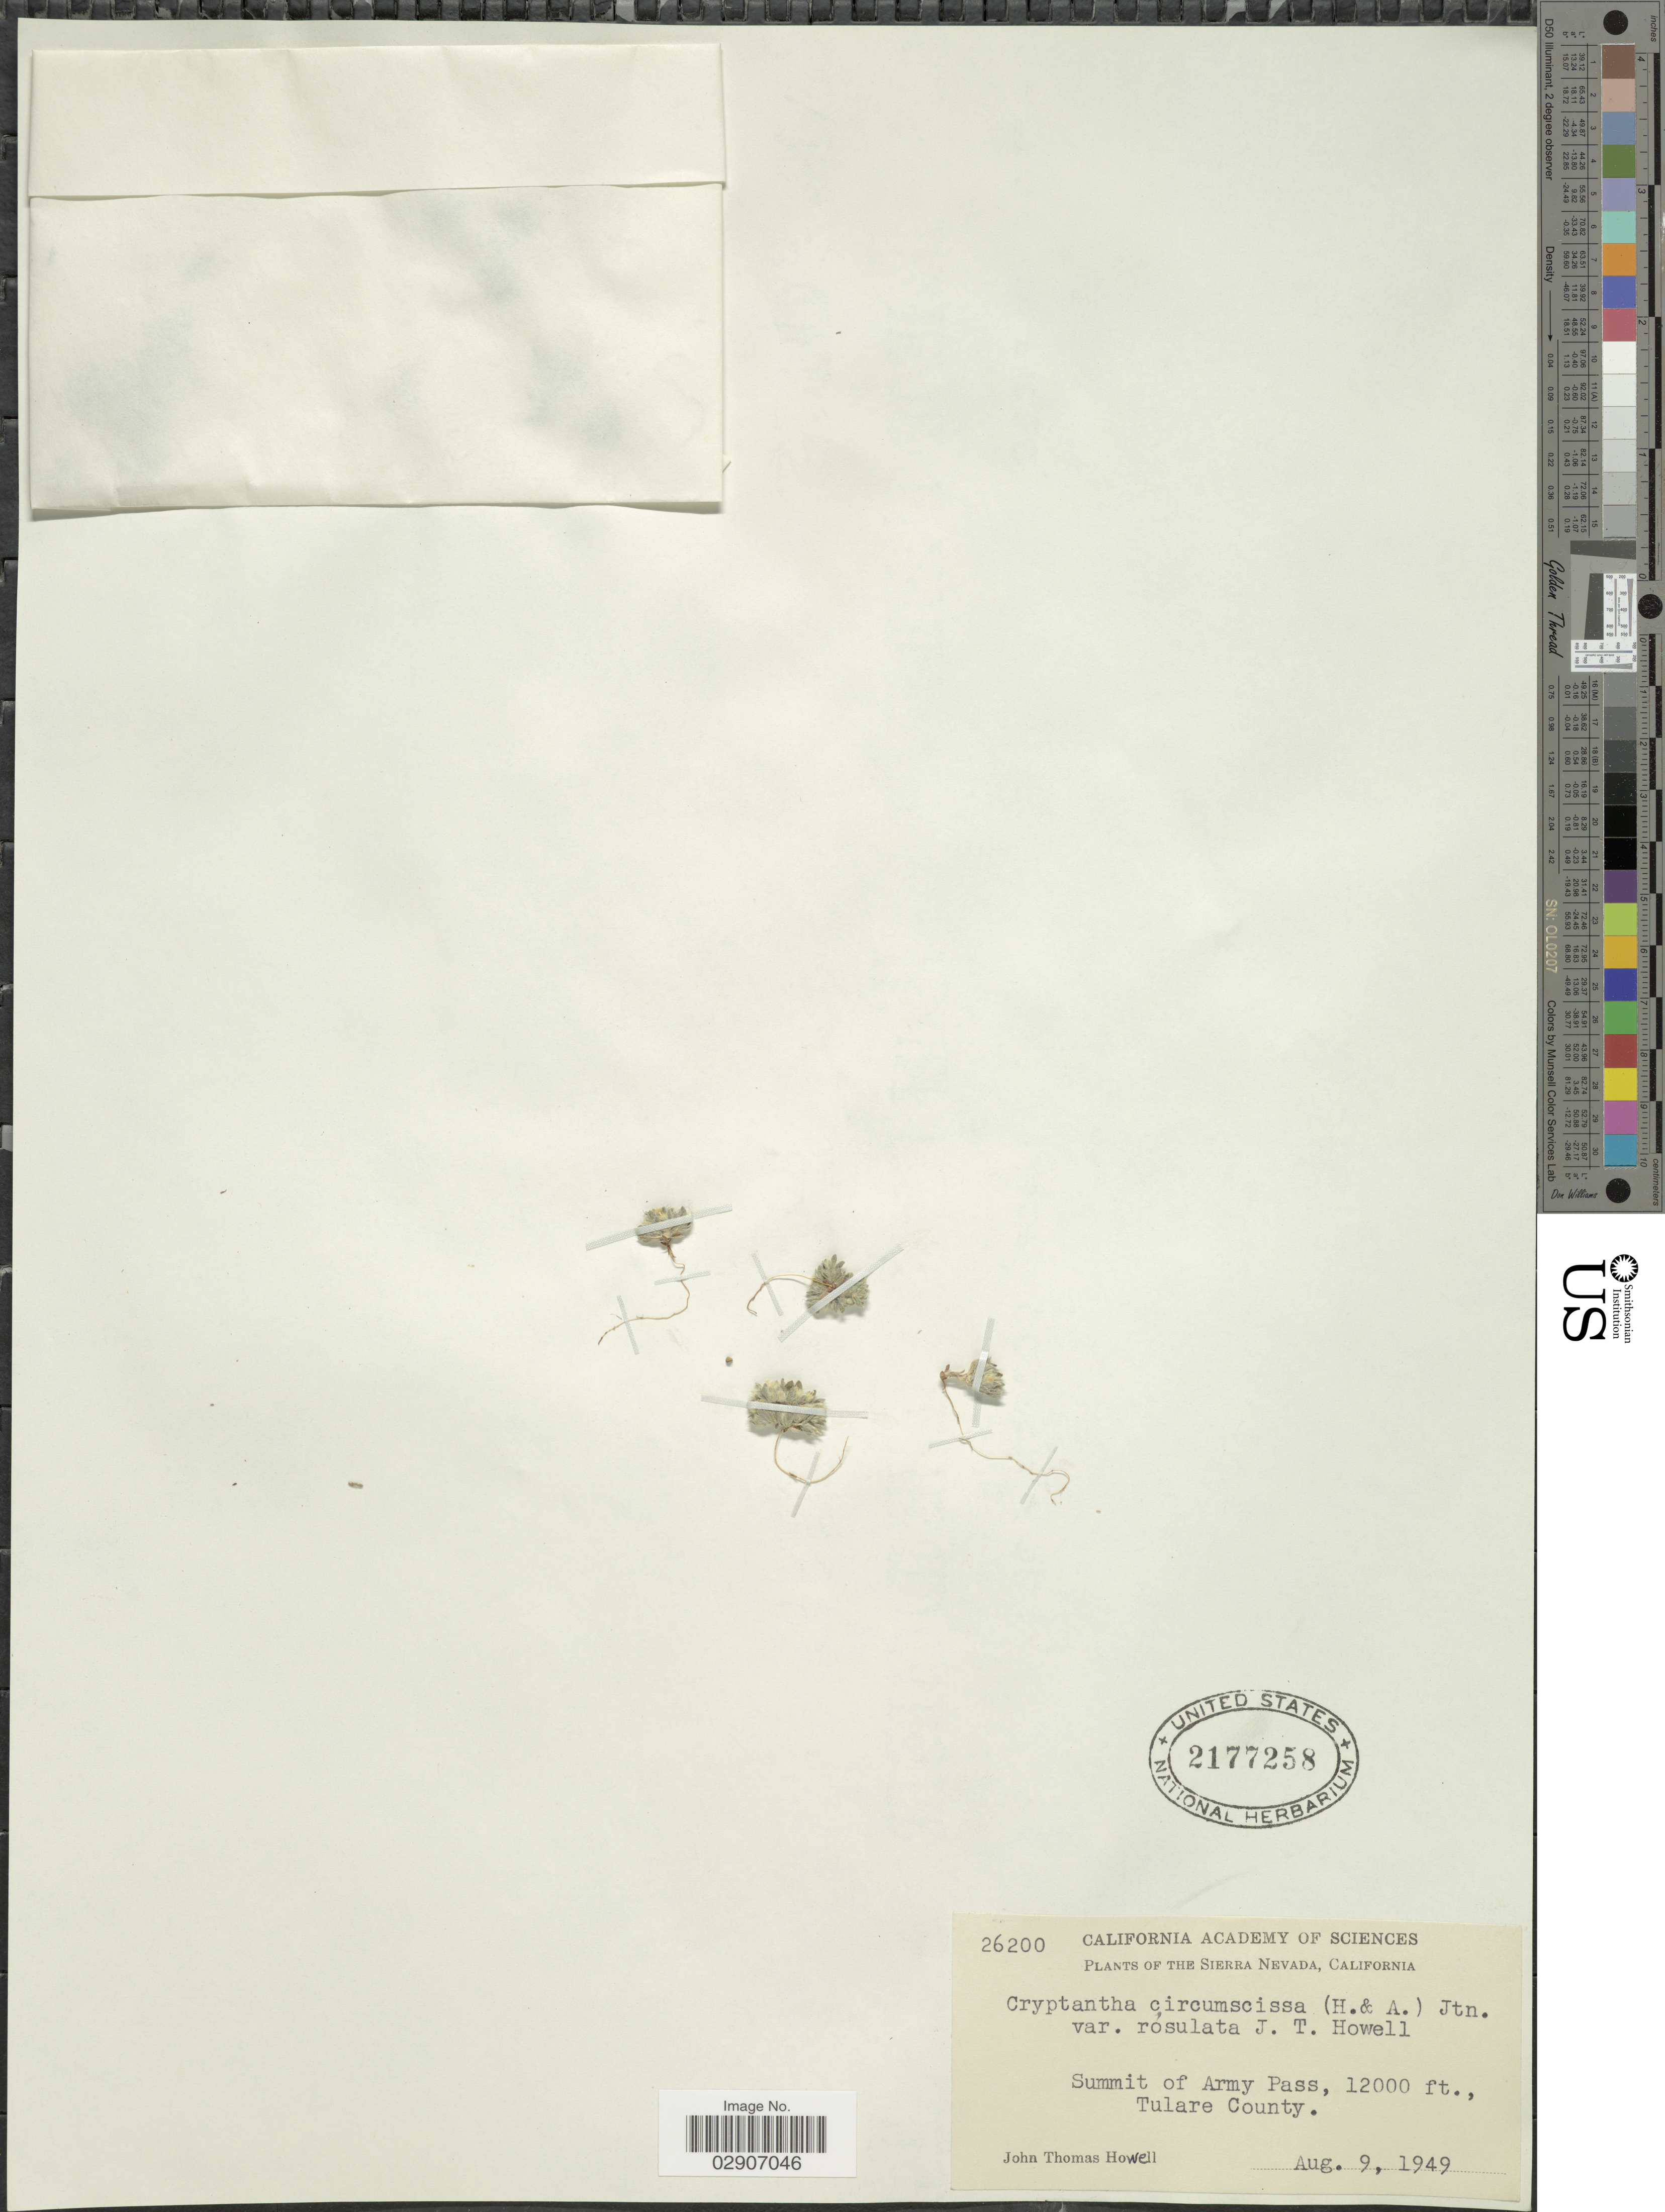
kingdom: Plantae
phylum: Tracheophyta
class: Magnoliopsida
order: Boraginales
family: Boraginaceae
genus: Cryptantha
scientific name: Cryptantha circumscissa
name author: (Hook. & Arn.) I.M. Johnst.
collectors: J. T. Howell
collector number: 26200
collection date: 1949-08-09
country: United States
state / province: California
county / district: Tulare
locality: The Sierra Nevada. Summit of Army Pass. Tulare County.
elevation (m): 3658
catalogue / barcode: US 2177258